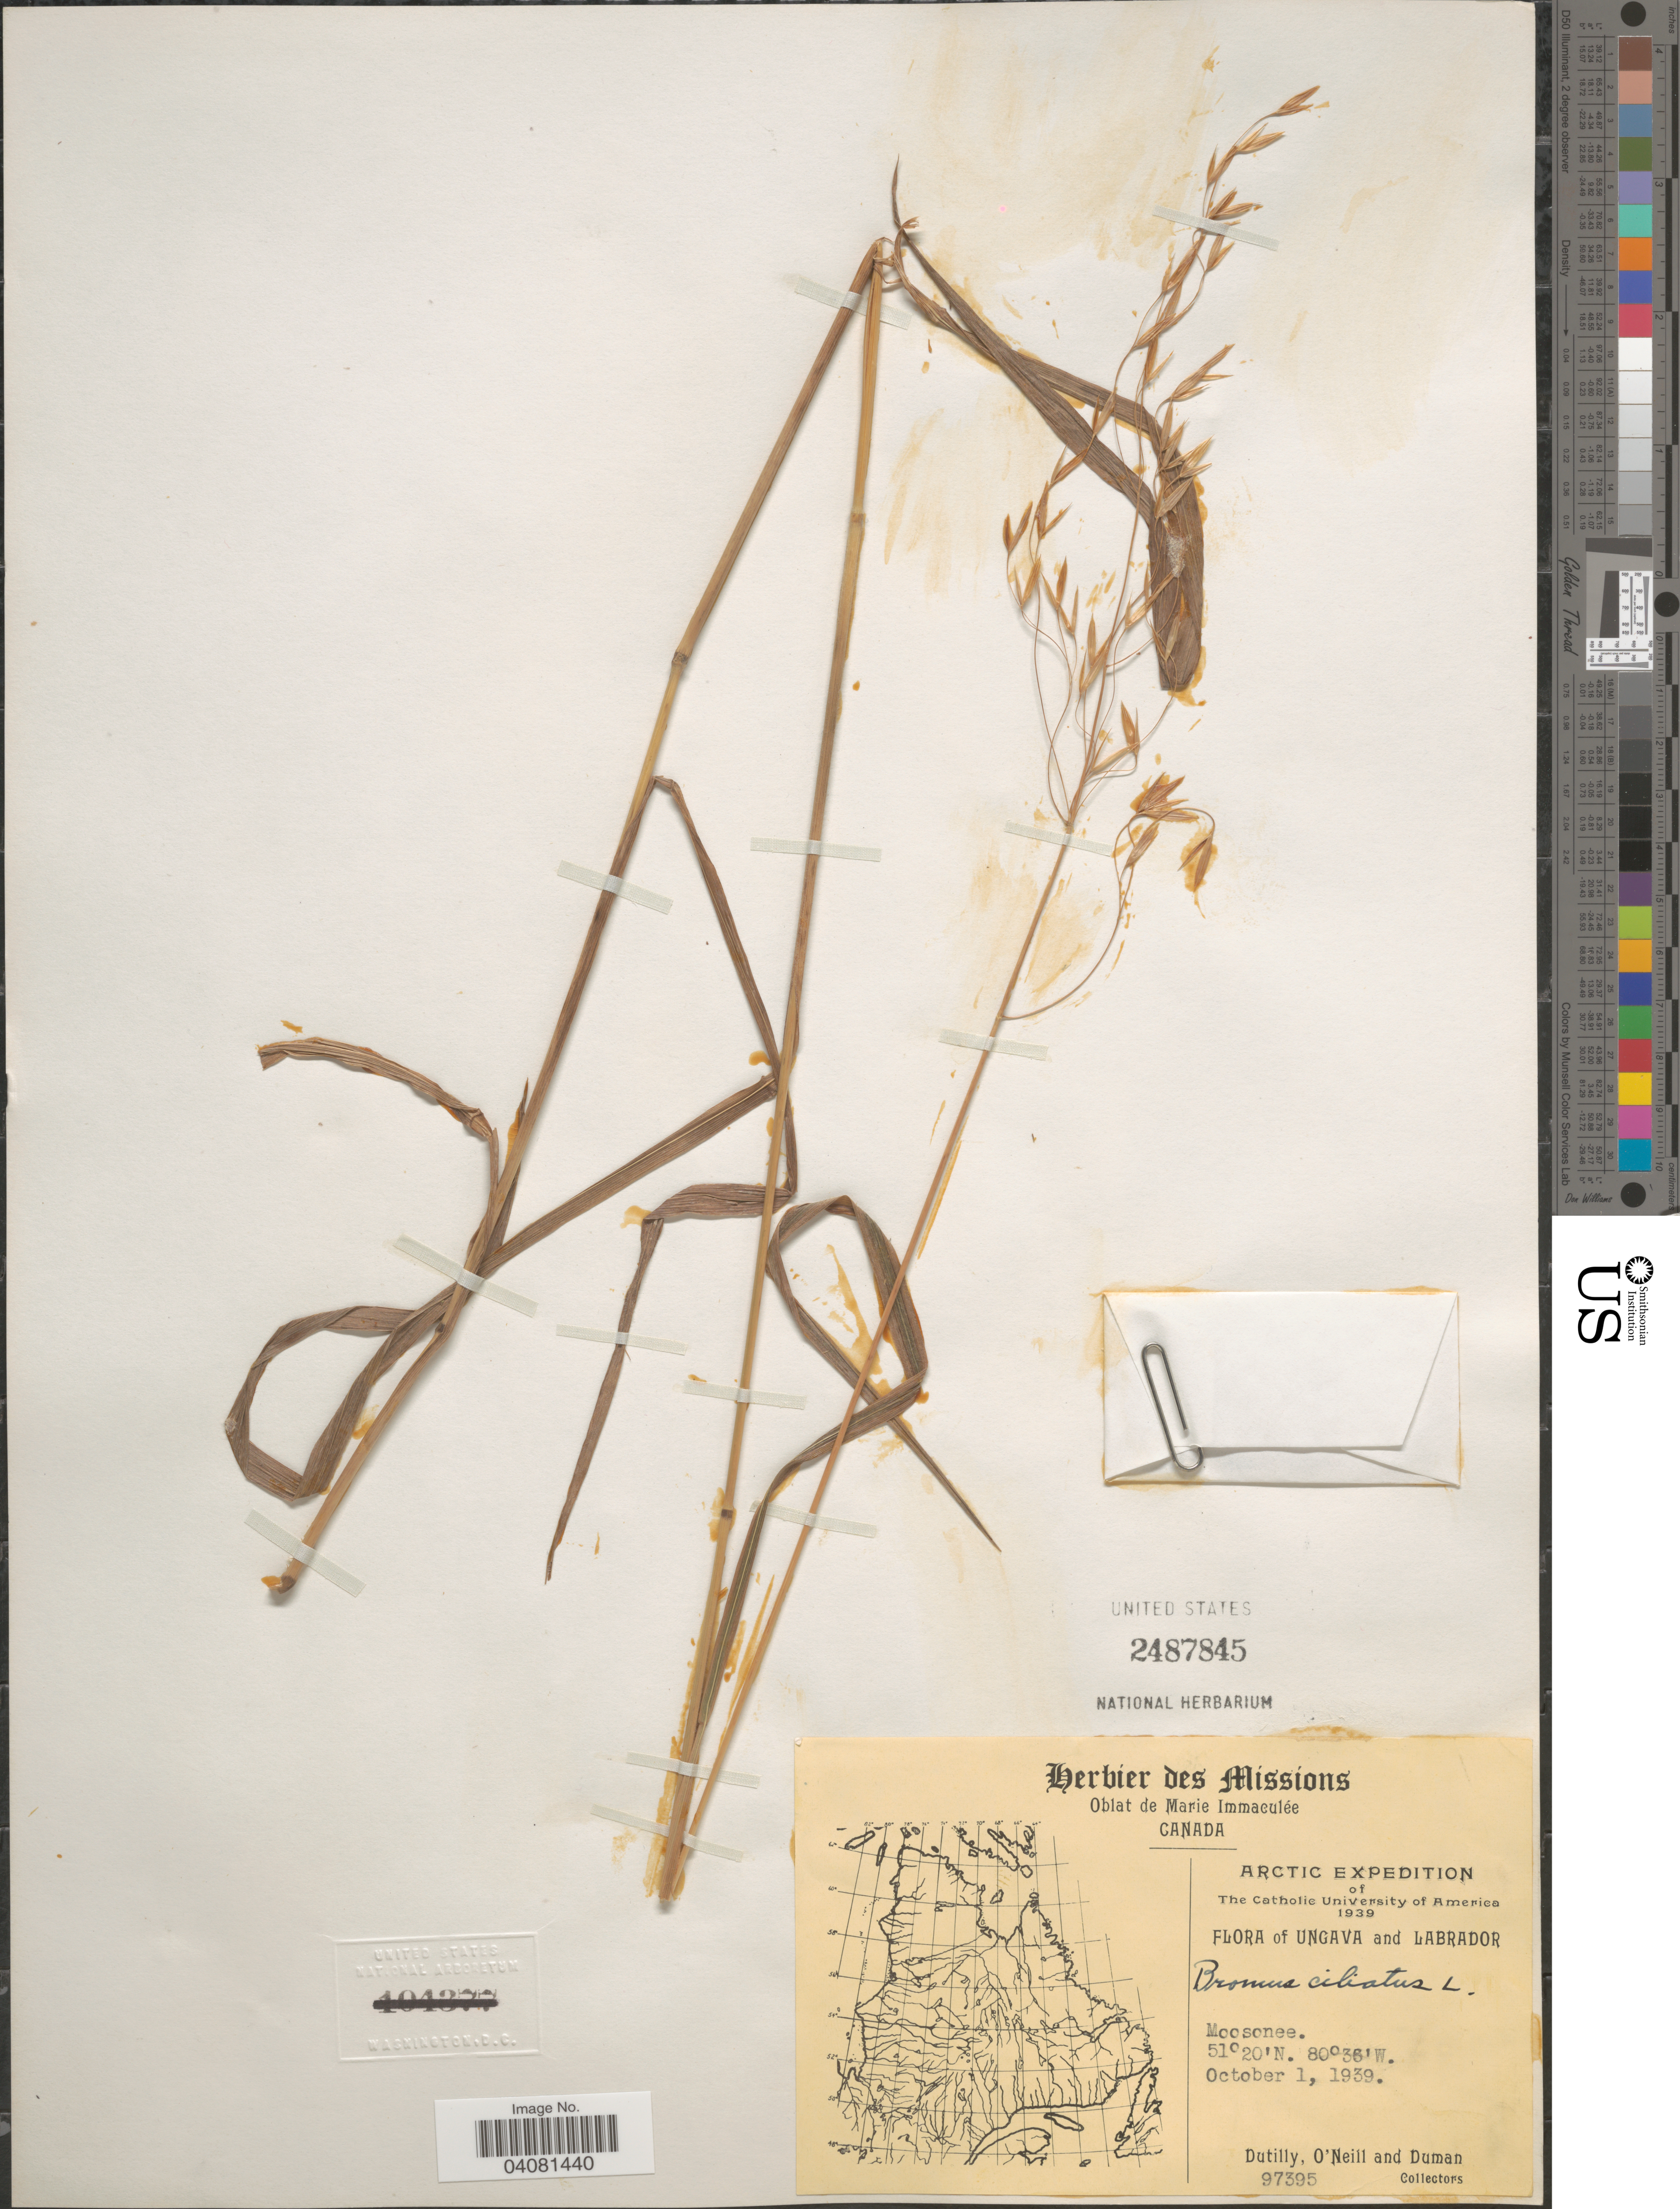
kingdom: Plantae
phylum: Tracheophyta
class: Liliopsida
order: Poales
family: Poaceae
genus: Bromus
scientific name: Bromus ciliatus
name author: L.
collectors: -. Dutilly, O' Neill & -. Duman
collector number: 97395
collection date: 1939-10-01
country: Canada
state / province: Newfoundland and Labrador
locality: Arctic Expedition of The Catholic University of America 1939. Ungava and Labrador. Moosonee.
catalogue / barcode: US 2487845